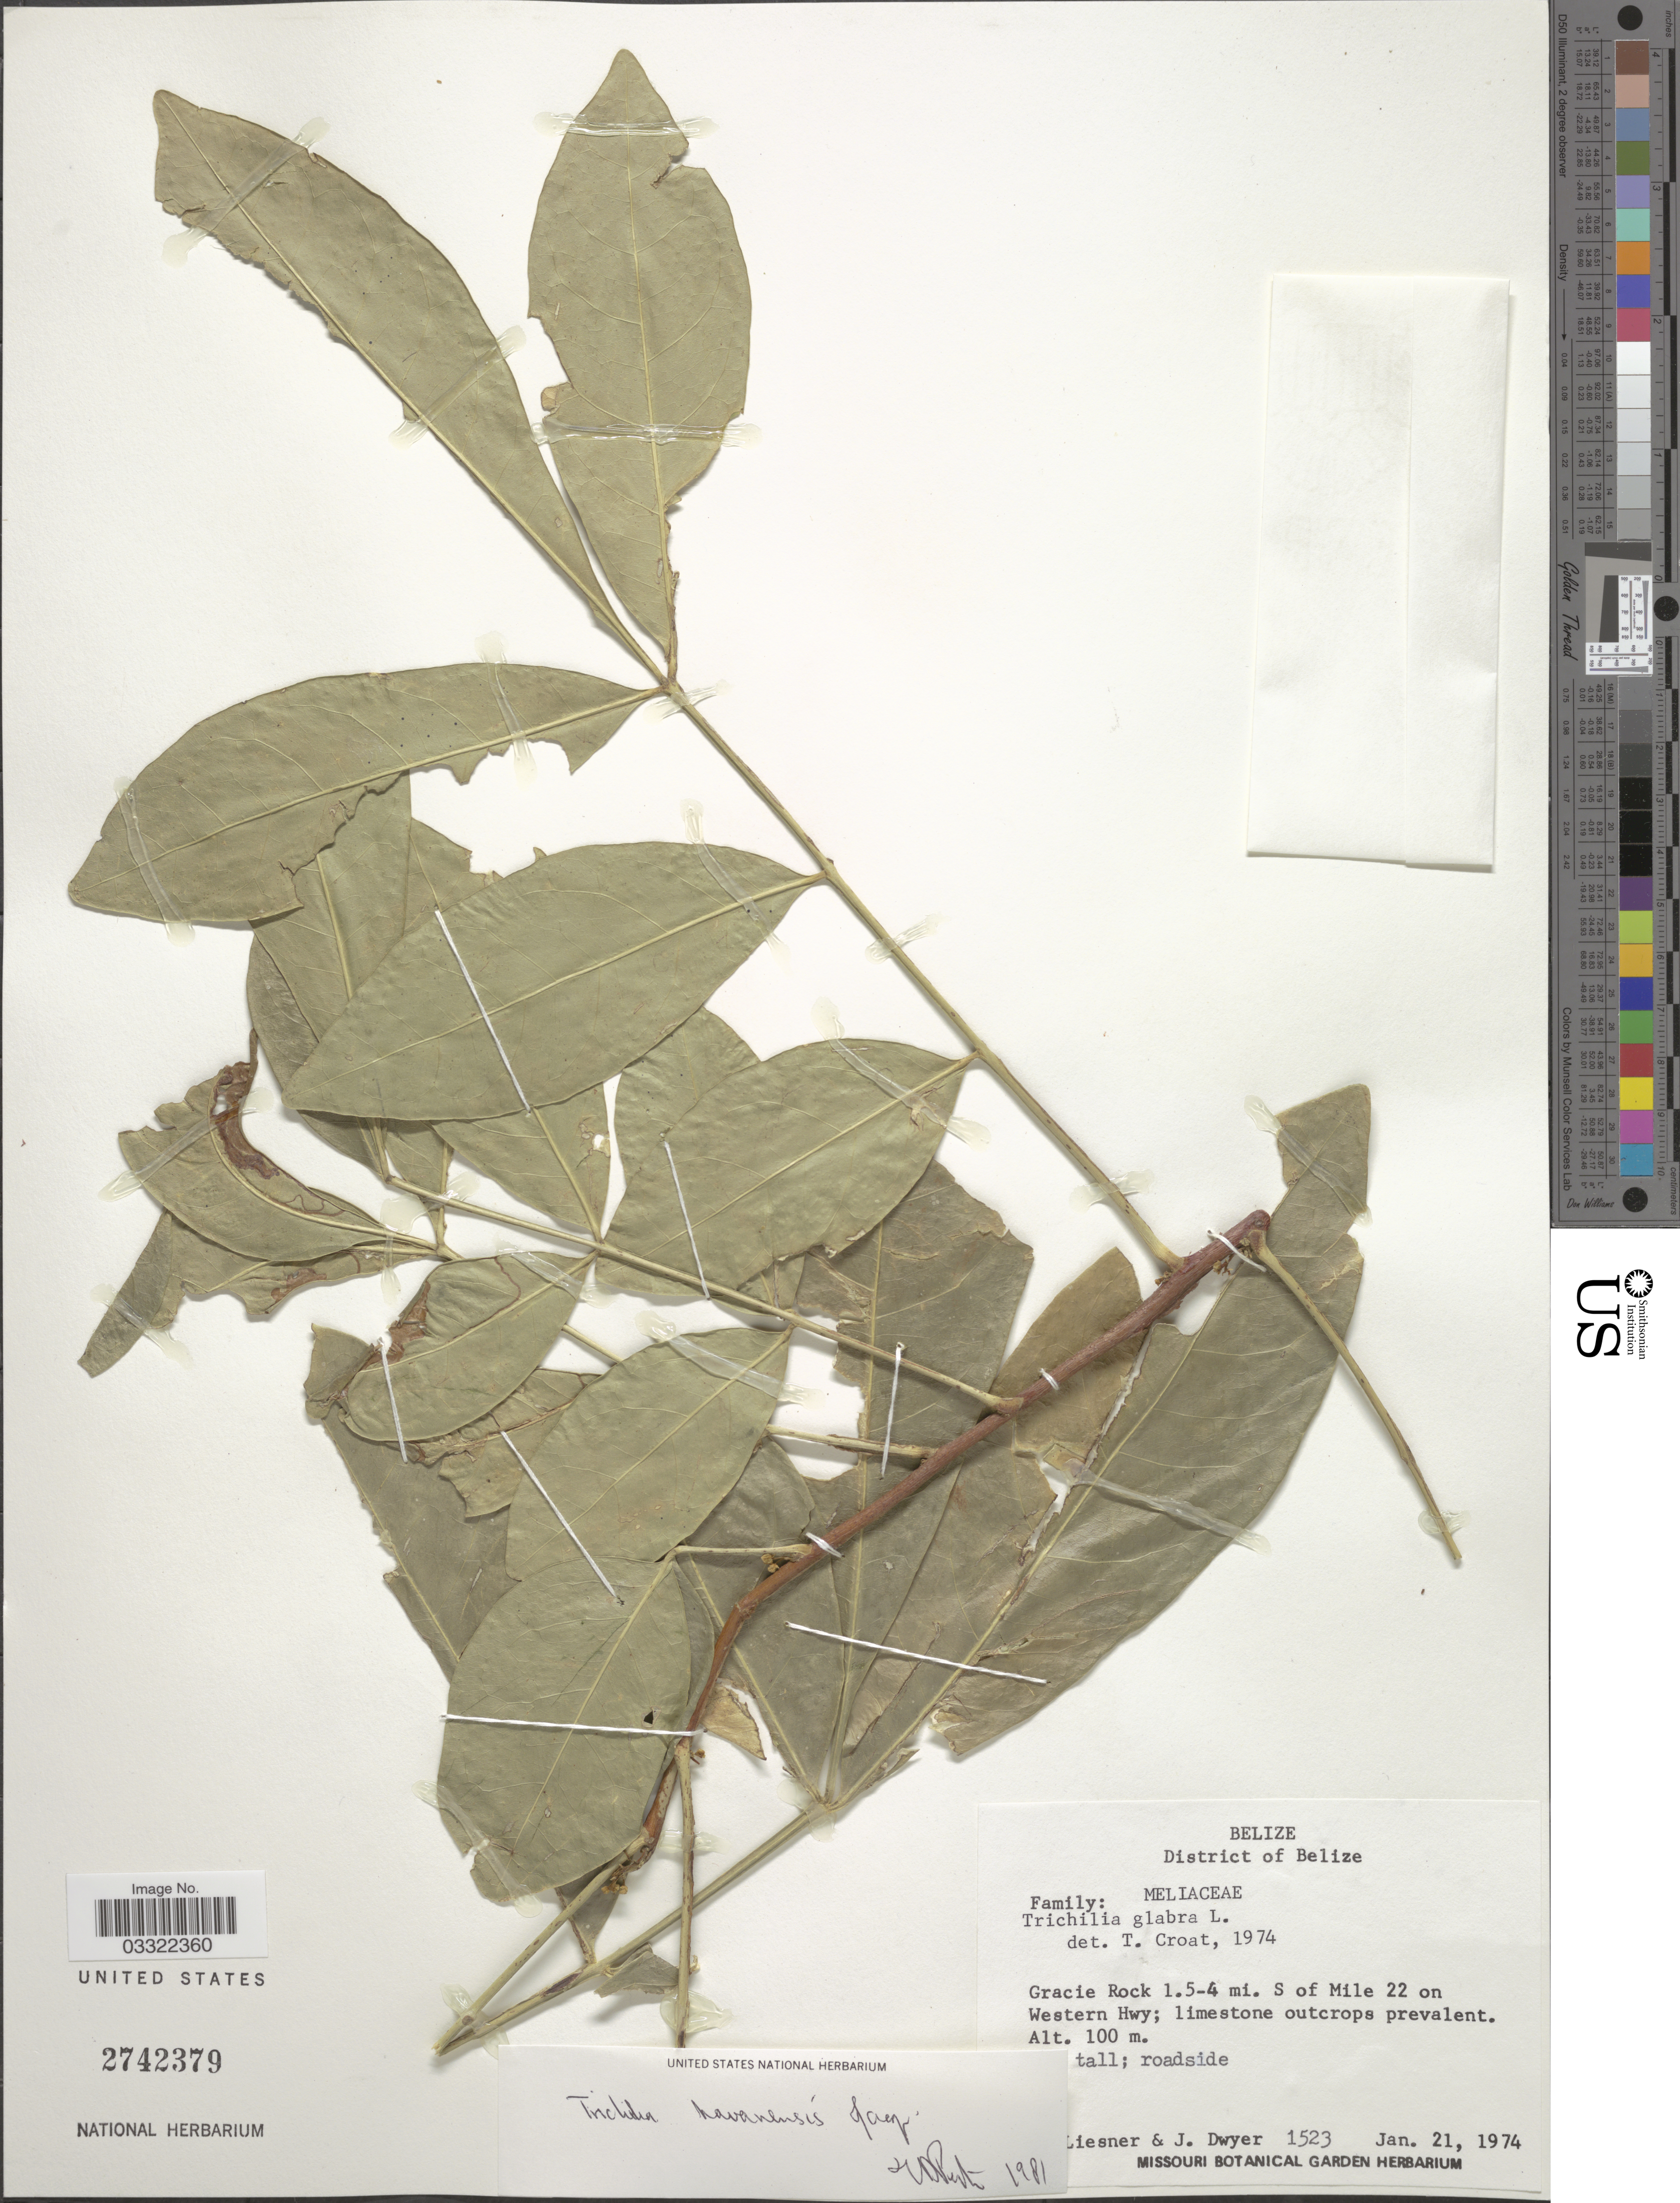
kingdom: Plantae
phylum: Tracheophyta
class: Magnoliopsida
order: Sapindales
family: Meliaceae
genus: Trichilia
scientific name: Trichilia havanensis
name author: Jacq.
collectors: R. L. Liesner & J. Dwyer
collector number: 1523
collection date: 1974-01-21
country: Belize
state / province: Belize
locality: District of Belize. Gracie Rock 1.5-4 mi. S of Mile 22 on Western Hwy.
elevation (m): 100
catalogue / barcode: US 2742379